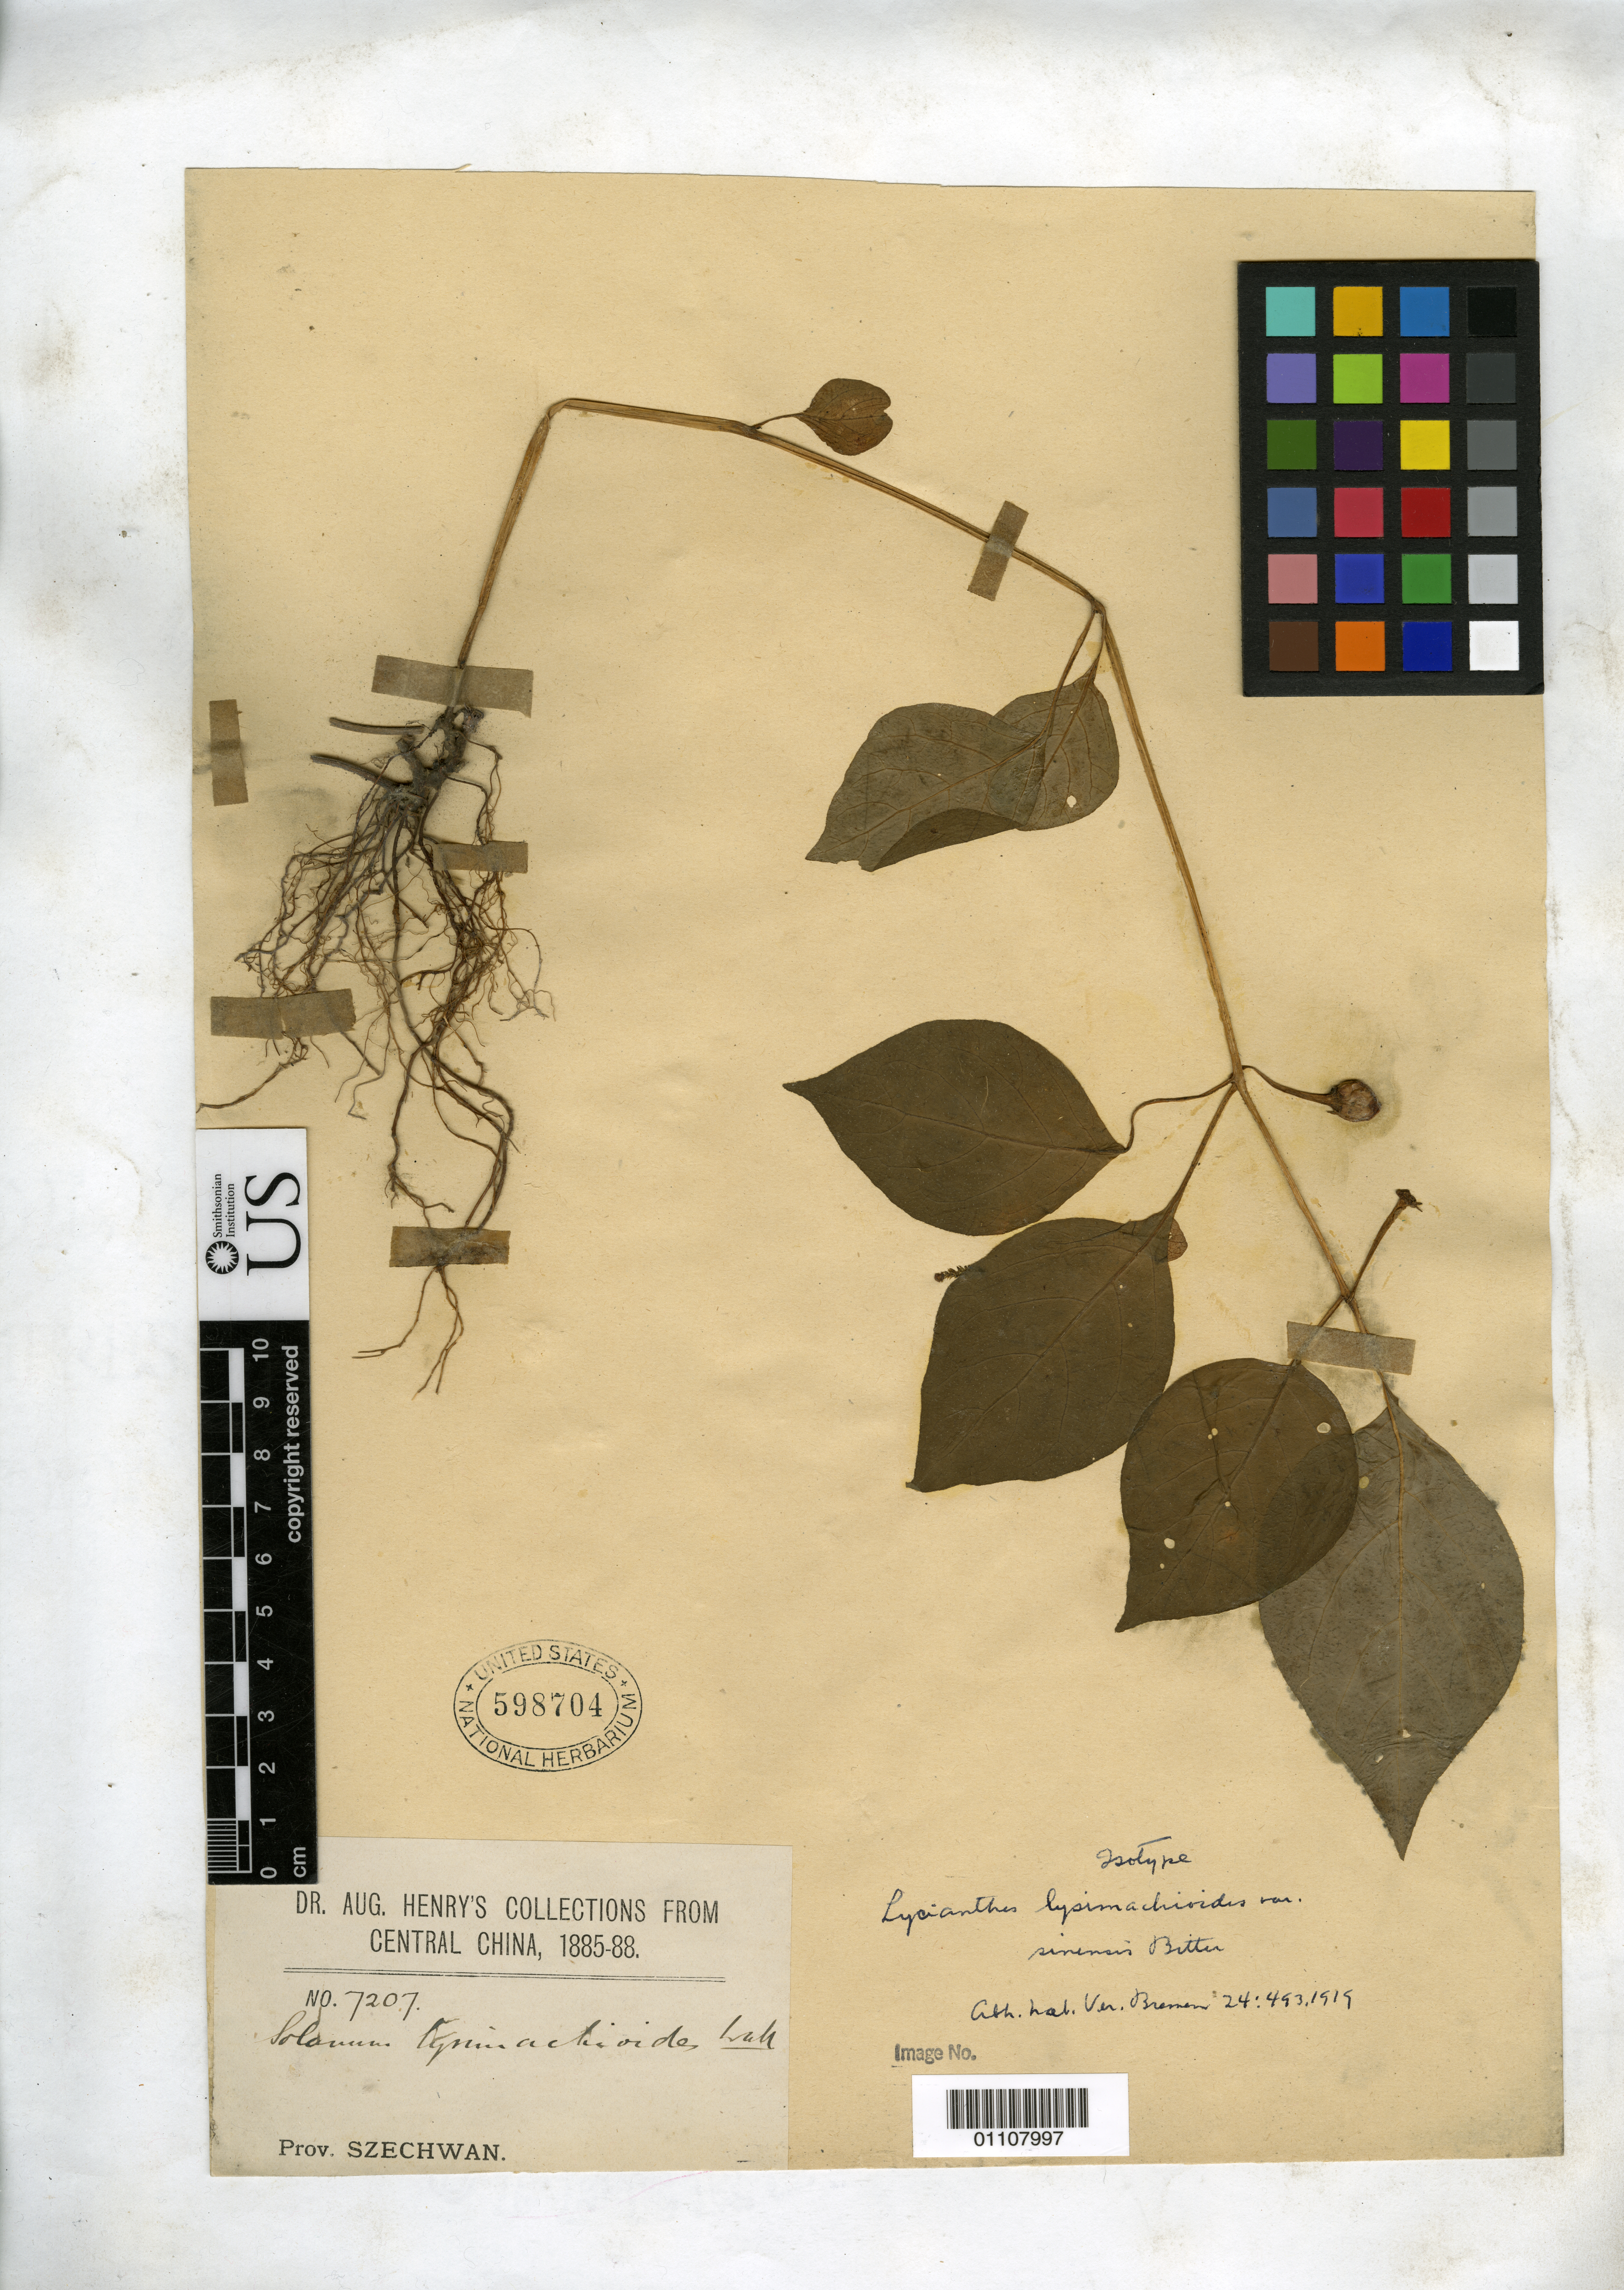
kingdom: Plantae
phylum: Tracheophyta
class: Magnoliopsida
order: Solanales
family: Solanaceae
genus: Lycianthes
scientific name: Lycianthes lysimachioides var. sinensis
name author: Bitter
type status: Syntype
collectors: A. Henry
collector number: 7207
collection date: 1885/1888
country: China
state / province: Hubei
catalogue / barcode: US 598704